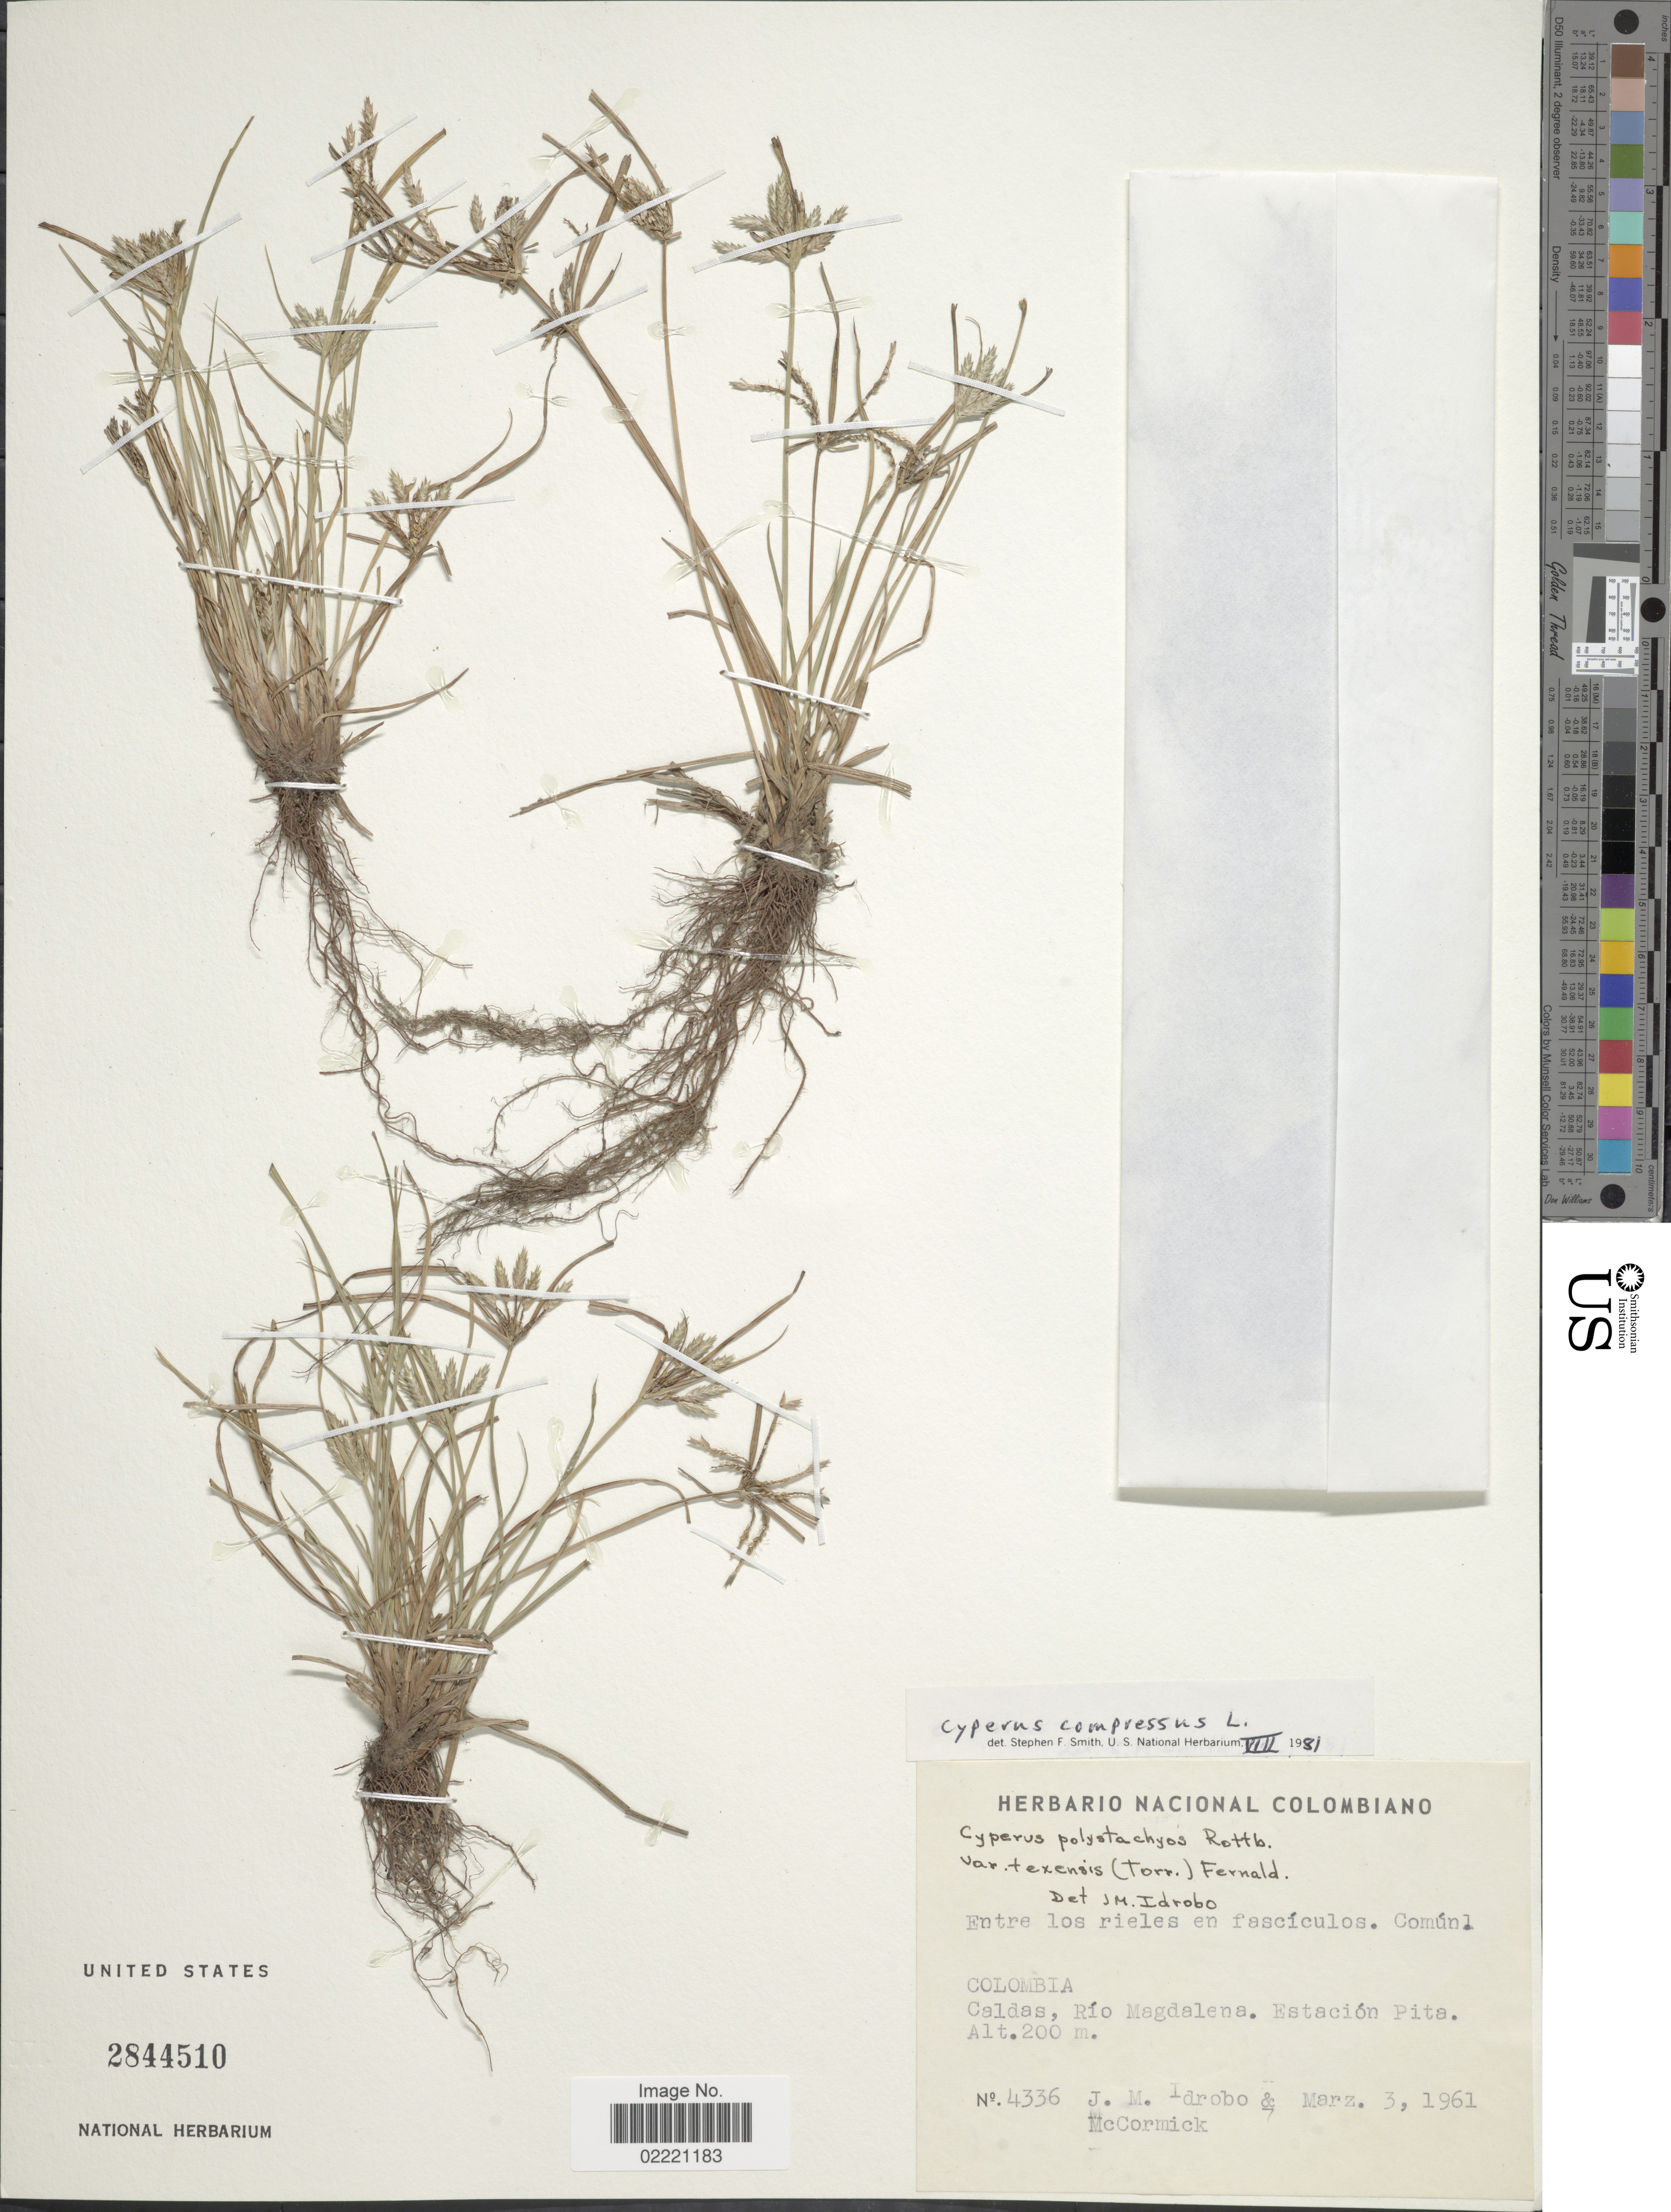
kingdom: Plantae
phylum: Tracheophyta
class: Liliopsida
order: Poales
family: Cyperaceae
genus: Cyperus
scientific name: Cyperus compressus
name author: L.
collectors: J. M. Idrobo & -. McCormick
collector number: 4336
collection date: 1961-03-03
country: Colombia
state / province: Caldas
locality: Rio Magdalena, Estacion Pita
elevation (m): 200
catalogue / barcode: US 2844510